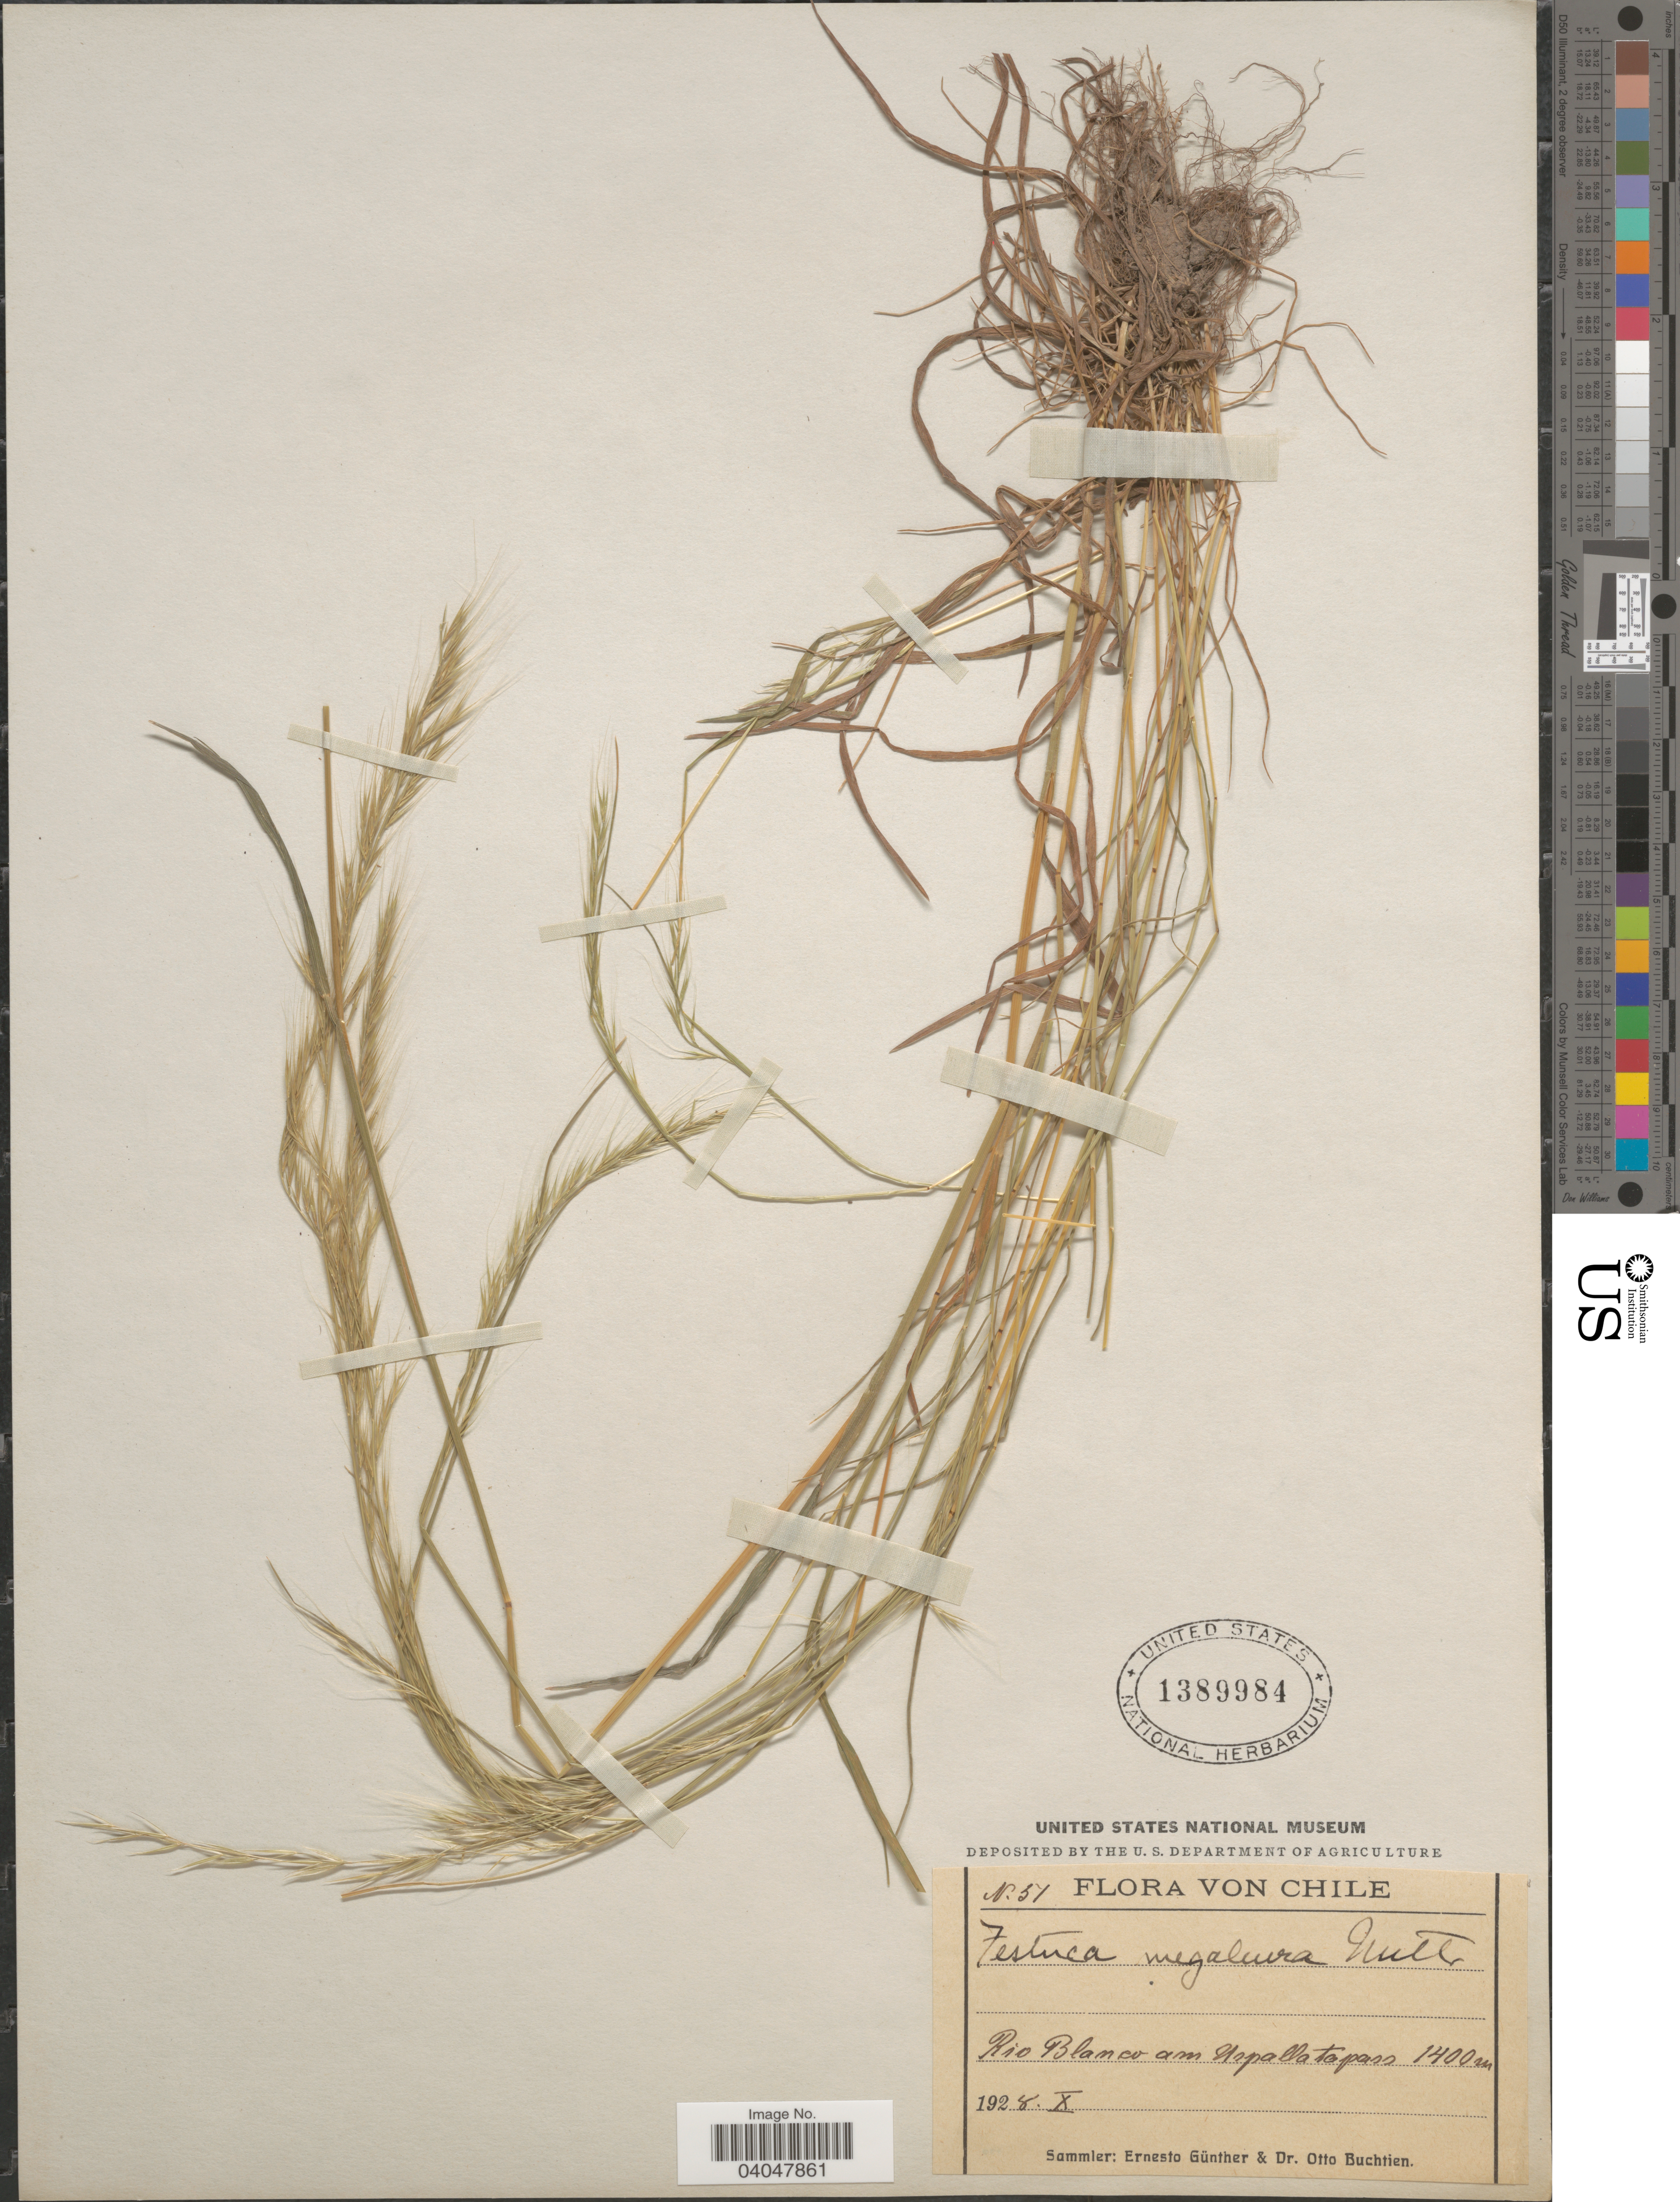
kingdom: Plantae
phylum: Tracheophyta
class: Liliopsida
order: Poales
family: Poaceae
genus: Festuca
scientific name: Festuca megalura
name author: Nutt.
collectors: E. Gunther & O. Buchtien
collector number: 51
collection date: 1928-10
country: Chile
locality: Rio Blanco am Nopalla topass.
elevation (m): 1400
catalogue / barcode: US 1389984